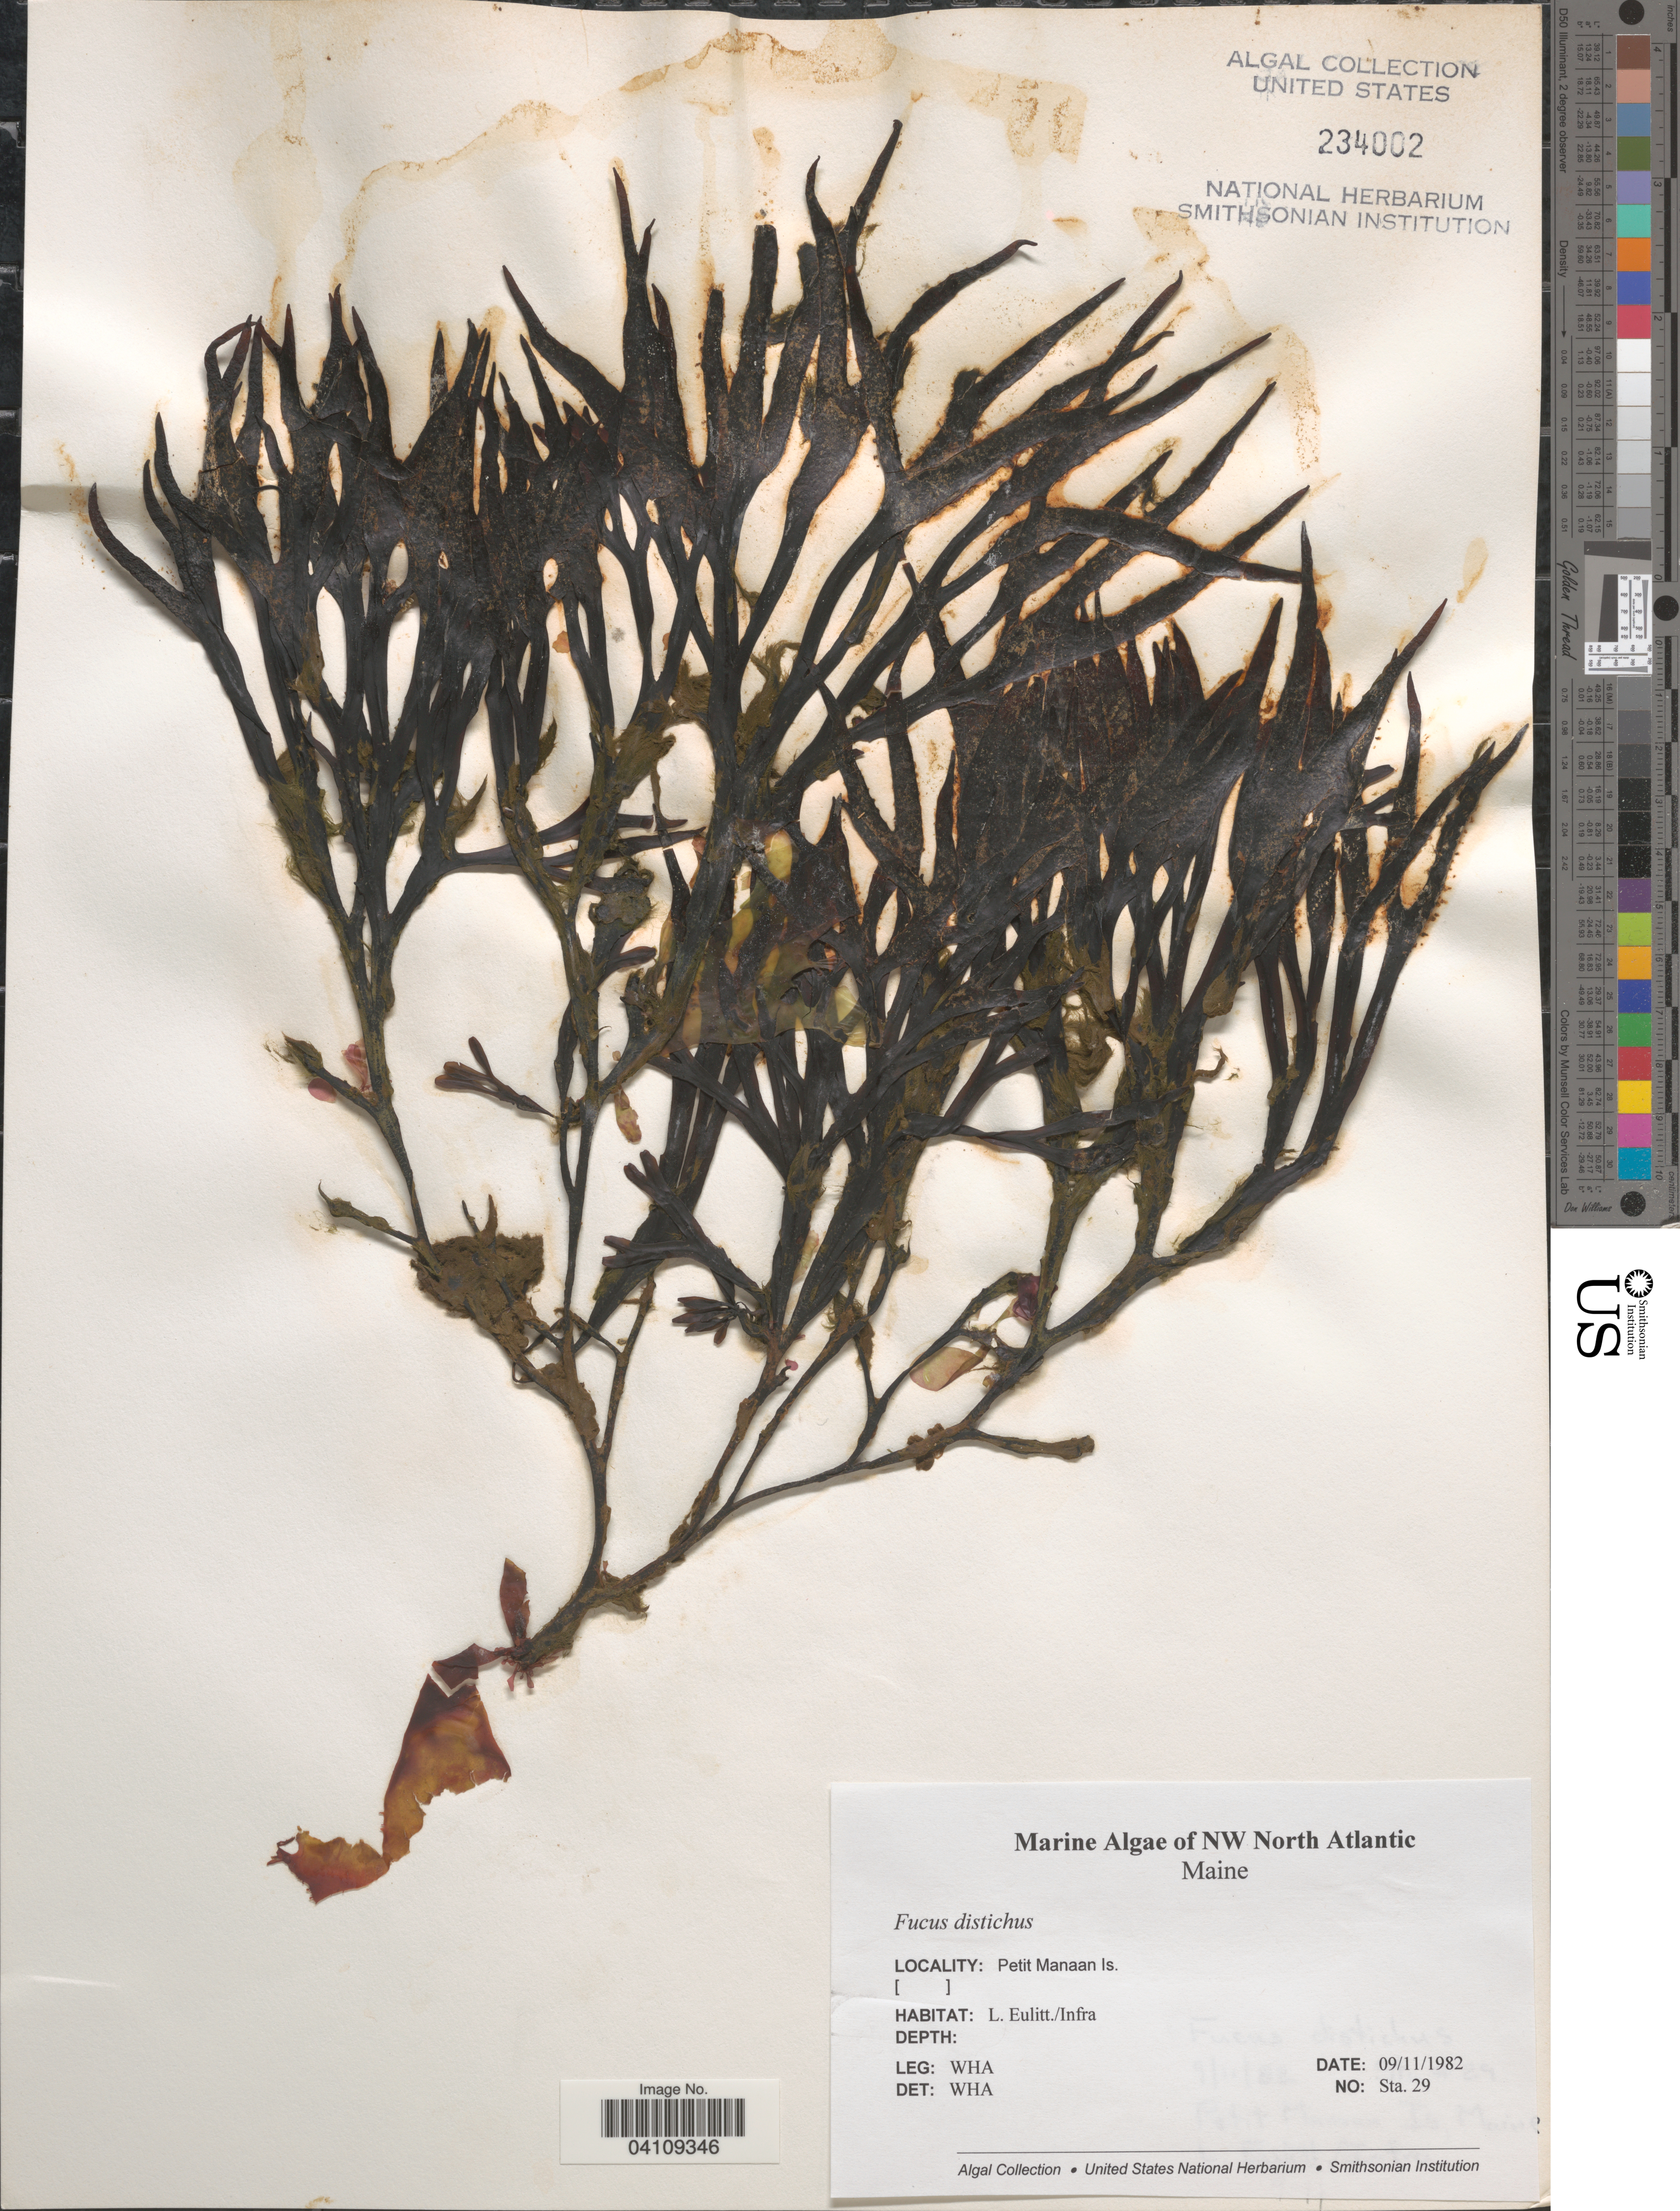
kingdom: Chromista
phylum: Ochrophyta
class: Phaeophyceae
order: Fucales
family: Fucaceae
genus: Fucus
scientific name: Fucus distichus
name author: L.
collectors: W. H. Adey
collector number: Sta. 29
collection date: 1982-09-11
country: United States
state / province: Maine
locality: NW North Atlantic. Petit Manaan Is.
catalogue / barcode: US 234002